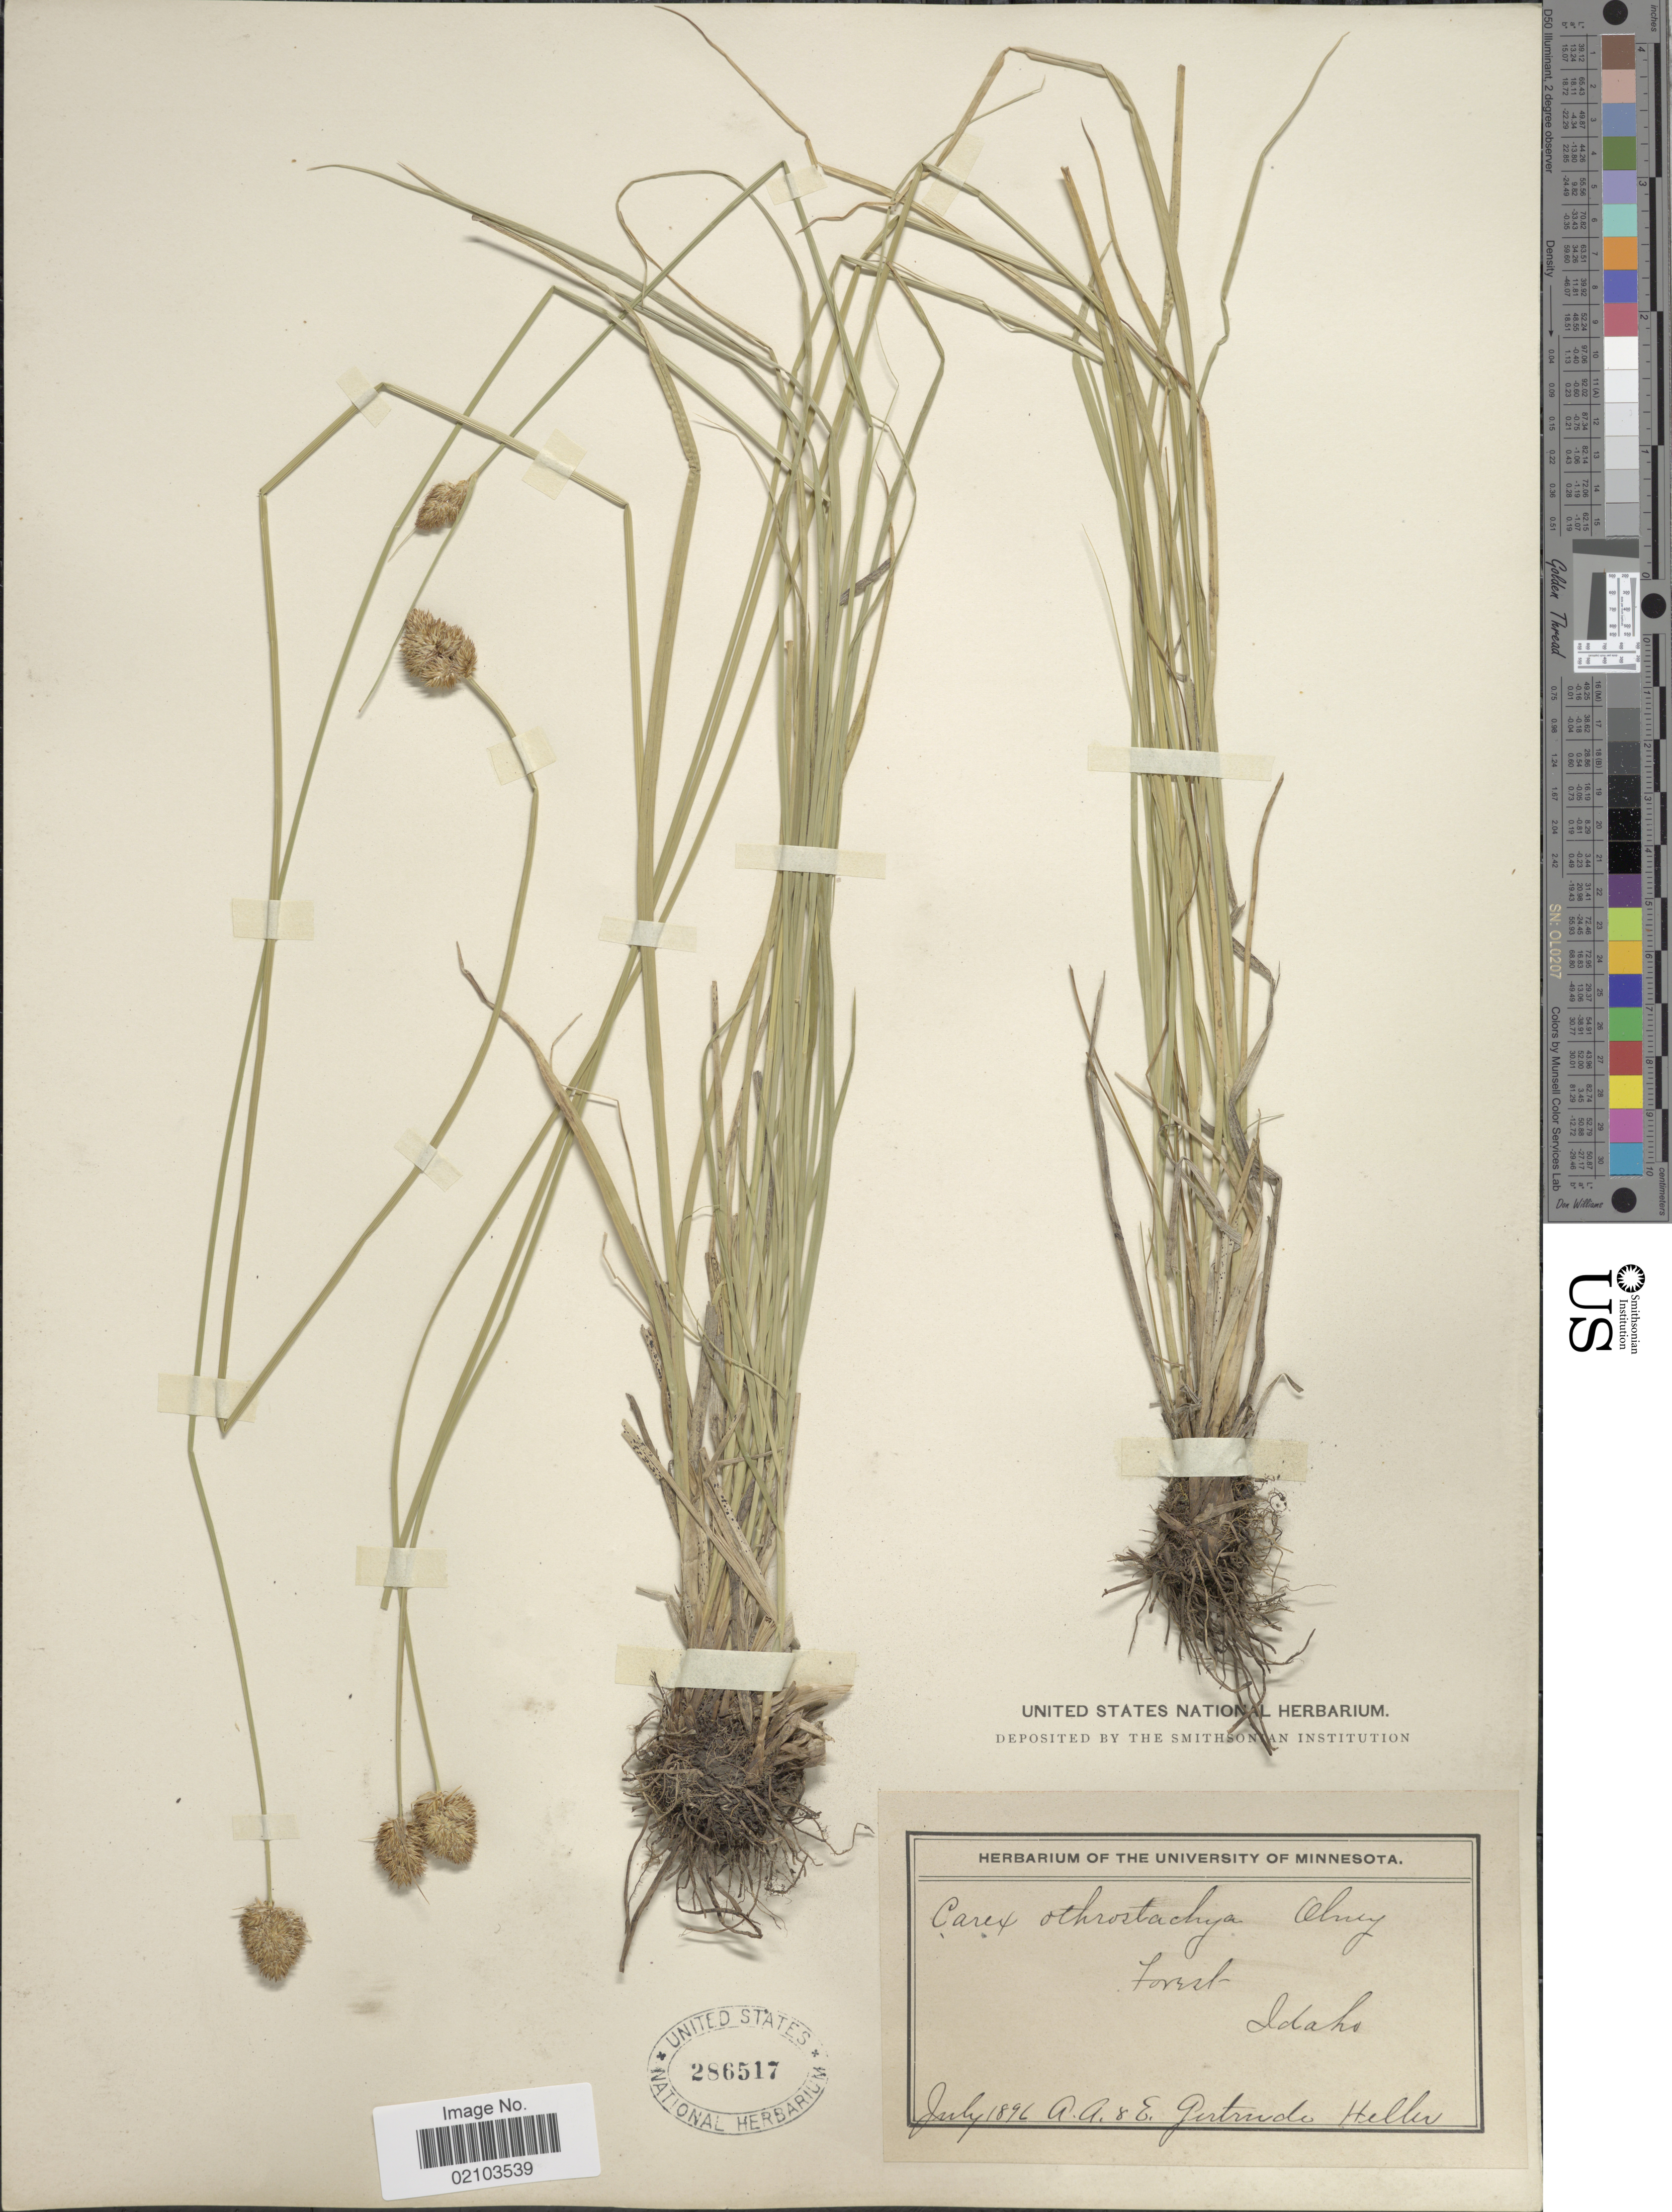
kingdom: Plantae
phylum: Tracheophyta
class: Liliopsida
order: Poales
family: Cyperaceae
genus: Carex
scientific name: Carex athrostachya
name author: Olney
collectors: A. A. Heller & E. Gertrude Heller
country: United States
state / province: Idaho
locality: Forest.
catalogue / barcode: US 286517